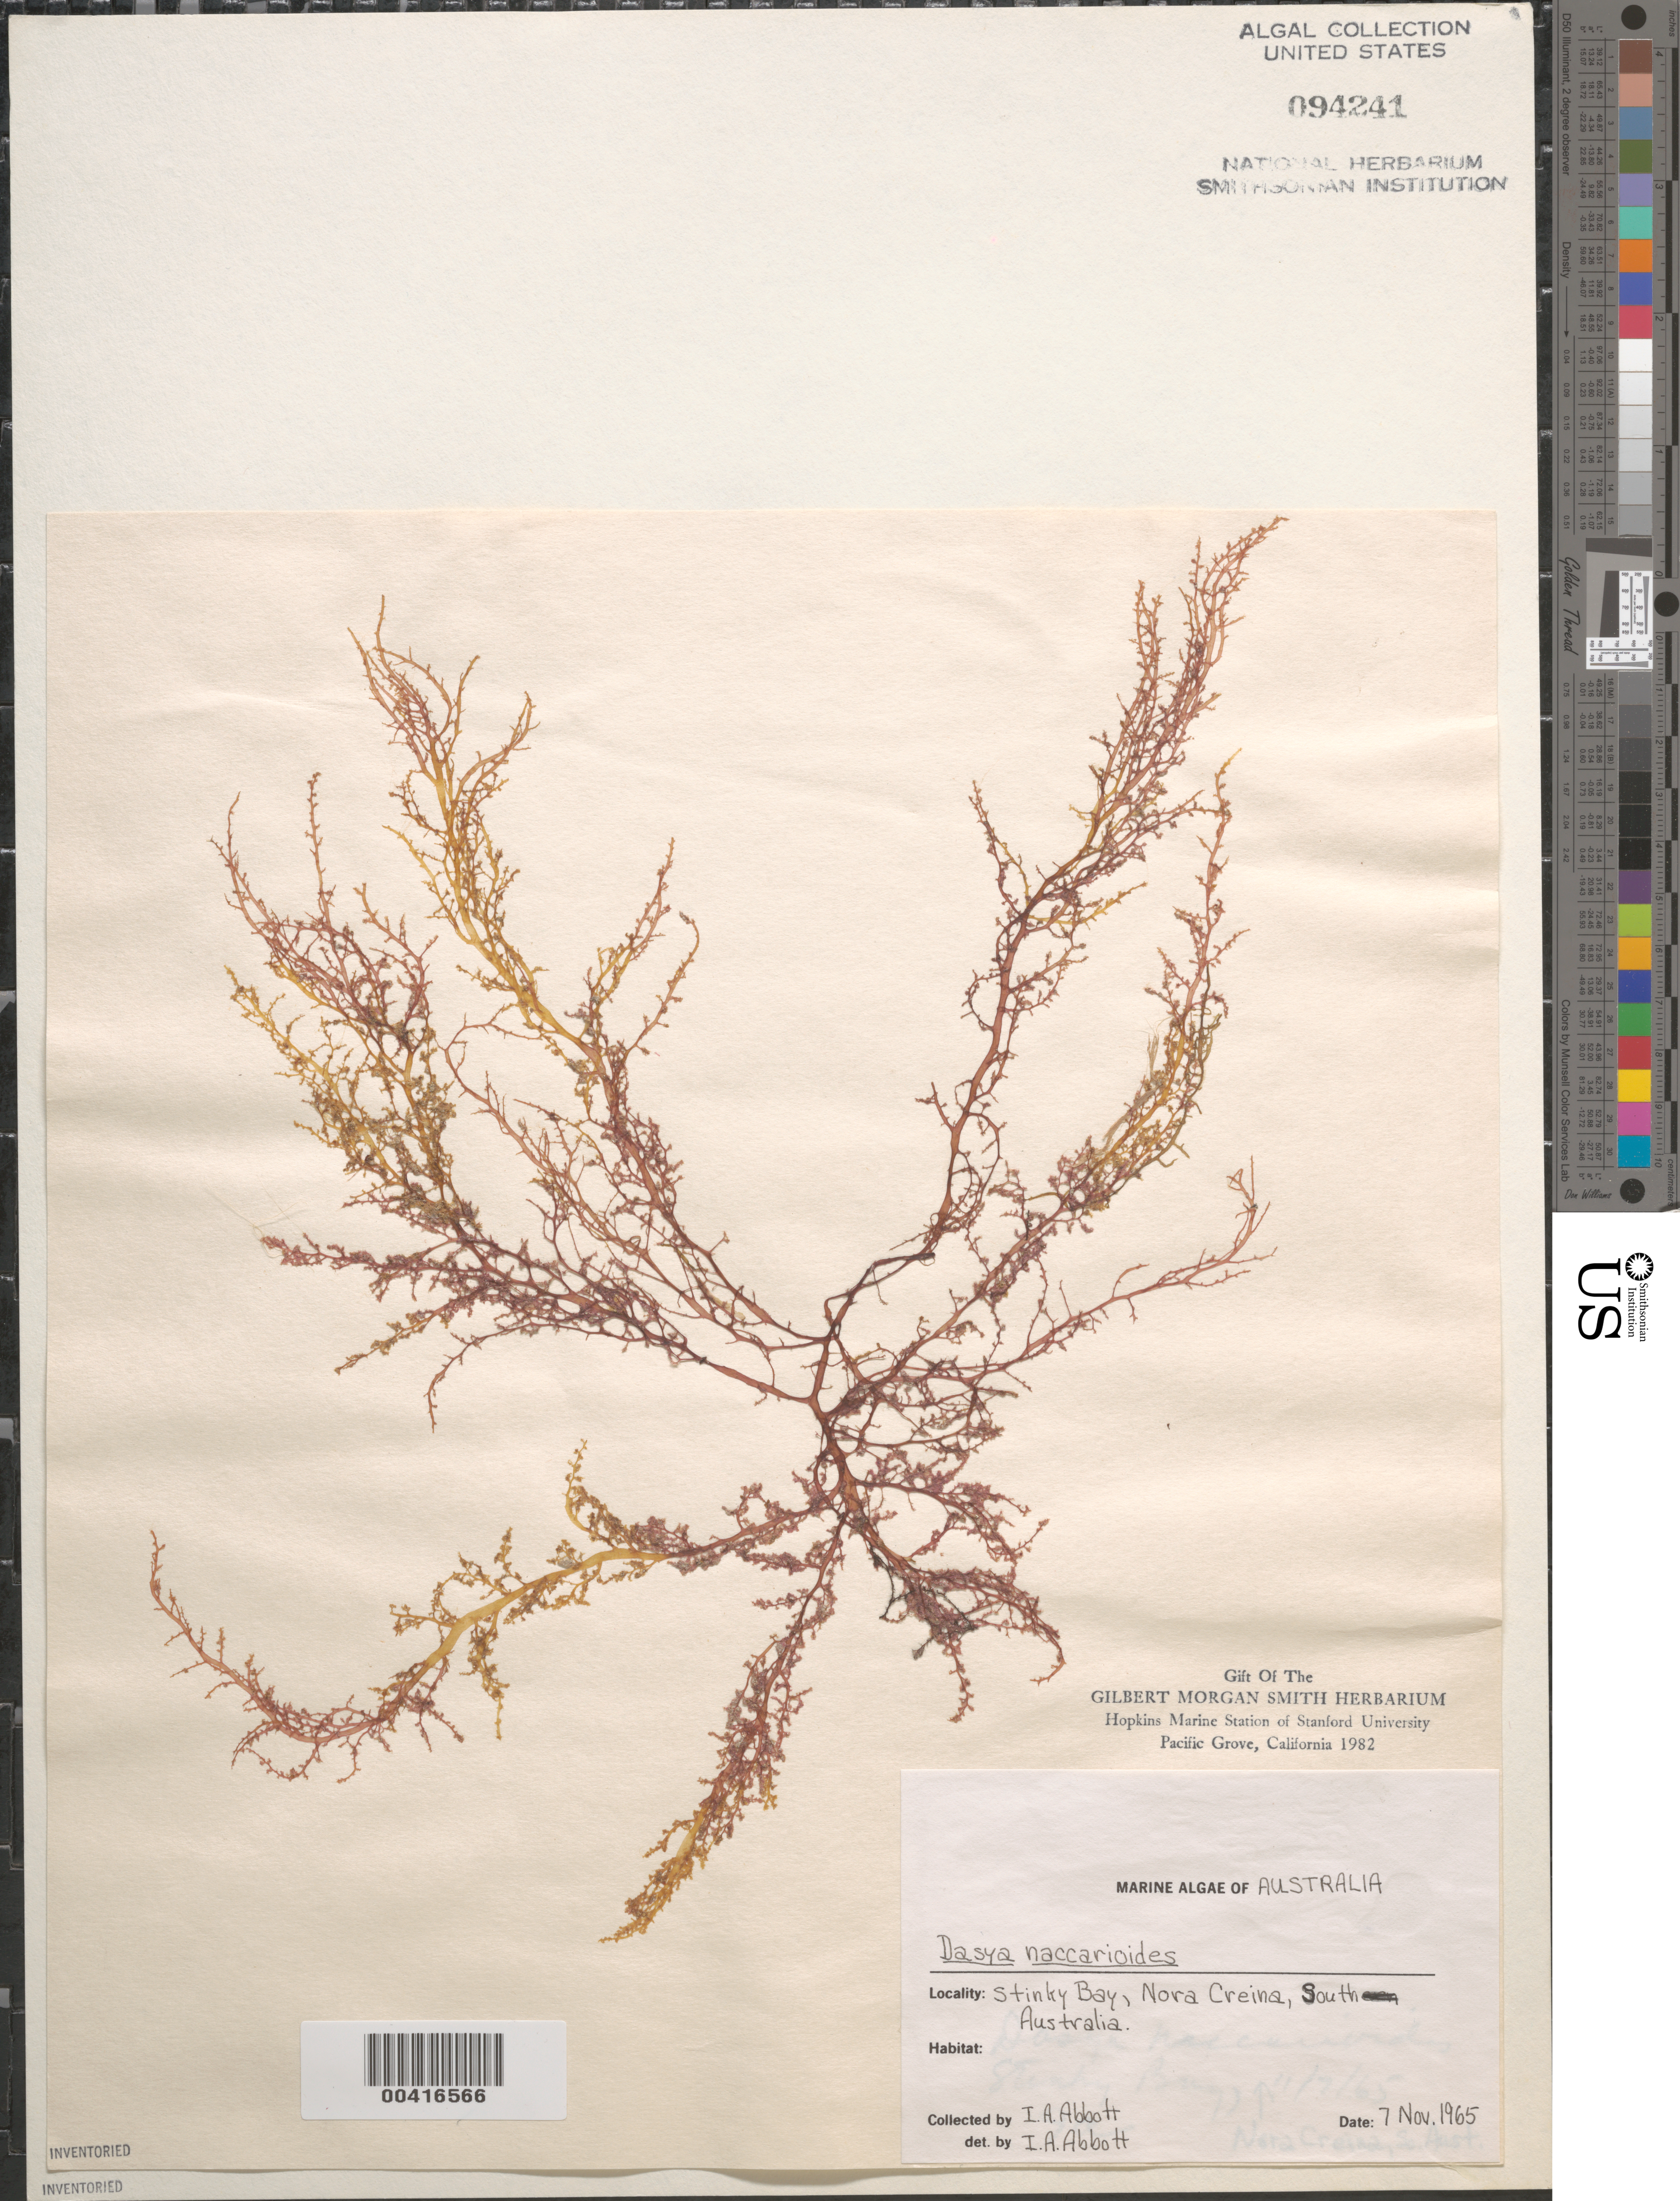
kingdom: Plantae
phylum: Rhodophyta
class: Florideophyceae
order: Ceramiales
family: Dasyaceae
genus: Dasysiphonia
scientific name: Dasysiphonia naccarioides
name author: (Harvey) M.M.Cassidy et al.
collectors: I. A. Abbott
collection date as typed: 07 Nov 1965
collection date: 1965-11-07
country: Australia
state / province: South Australia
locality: Stinky bay, nora creina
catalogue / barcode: US 94241